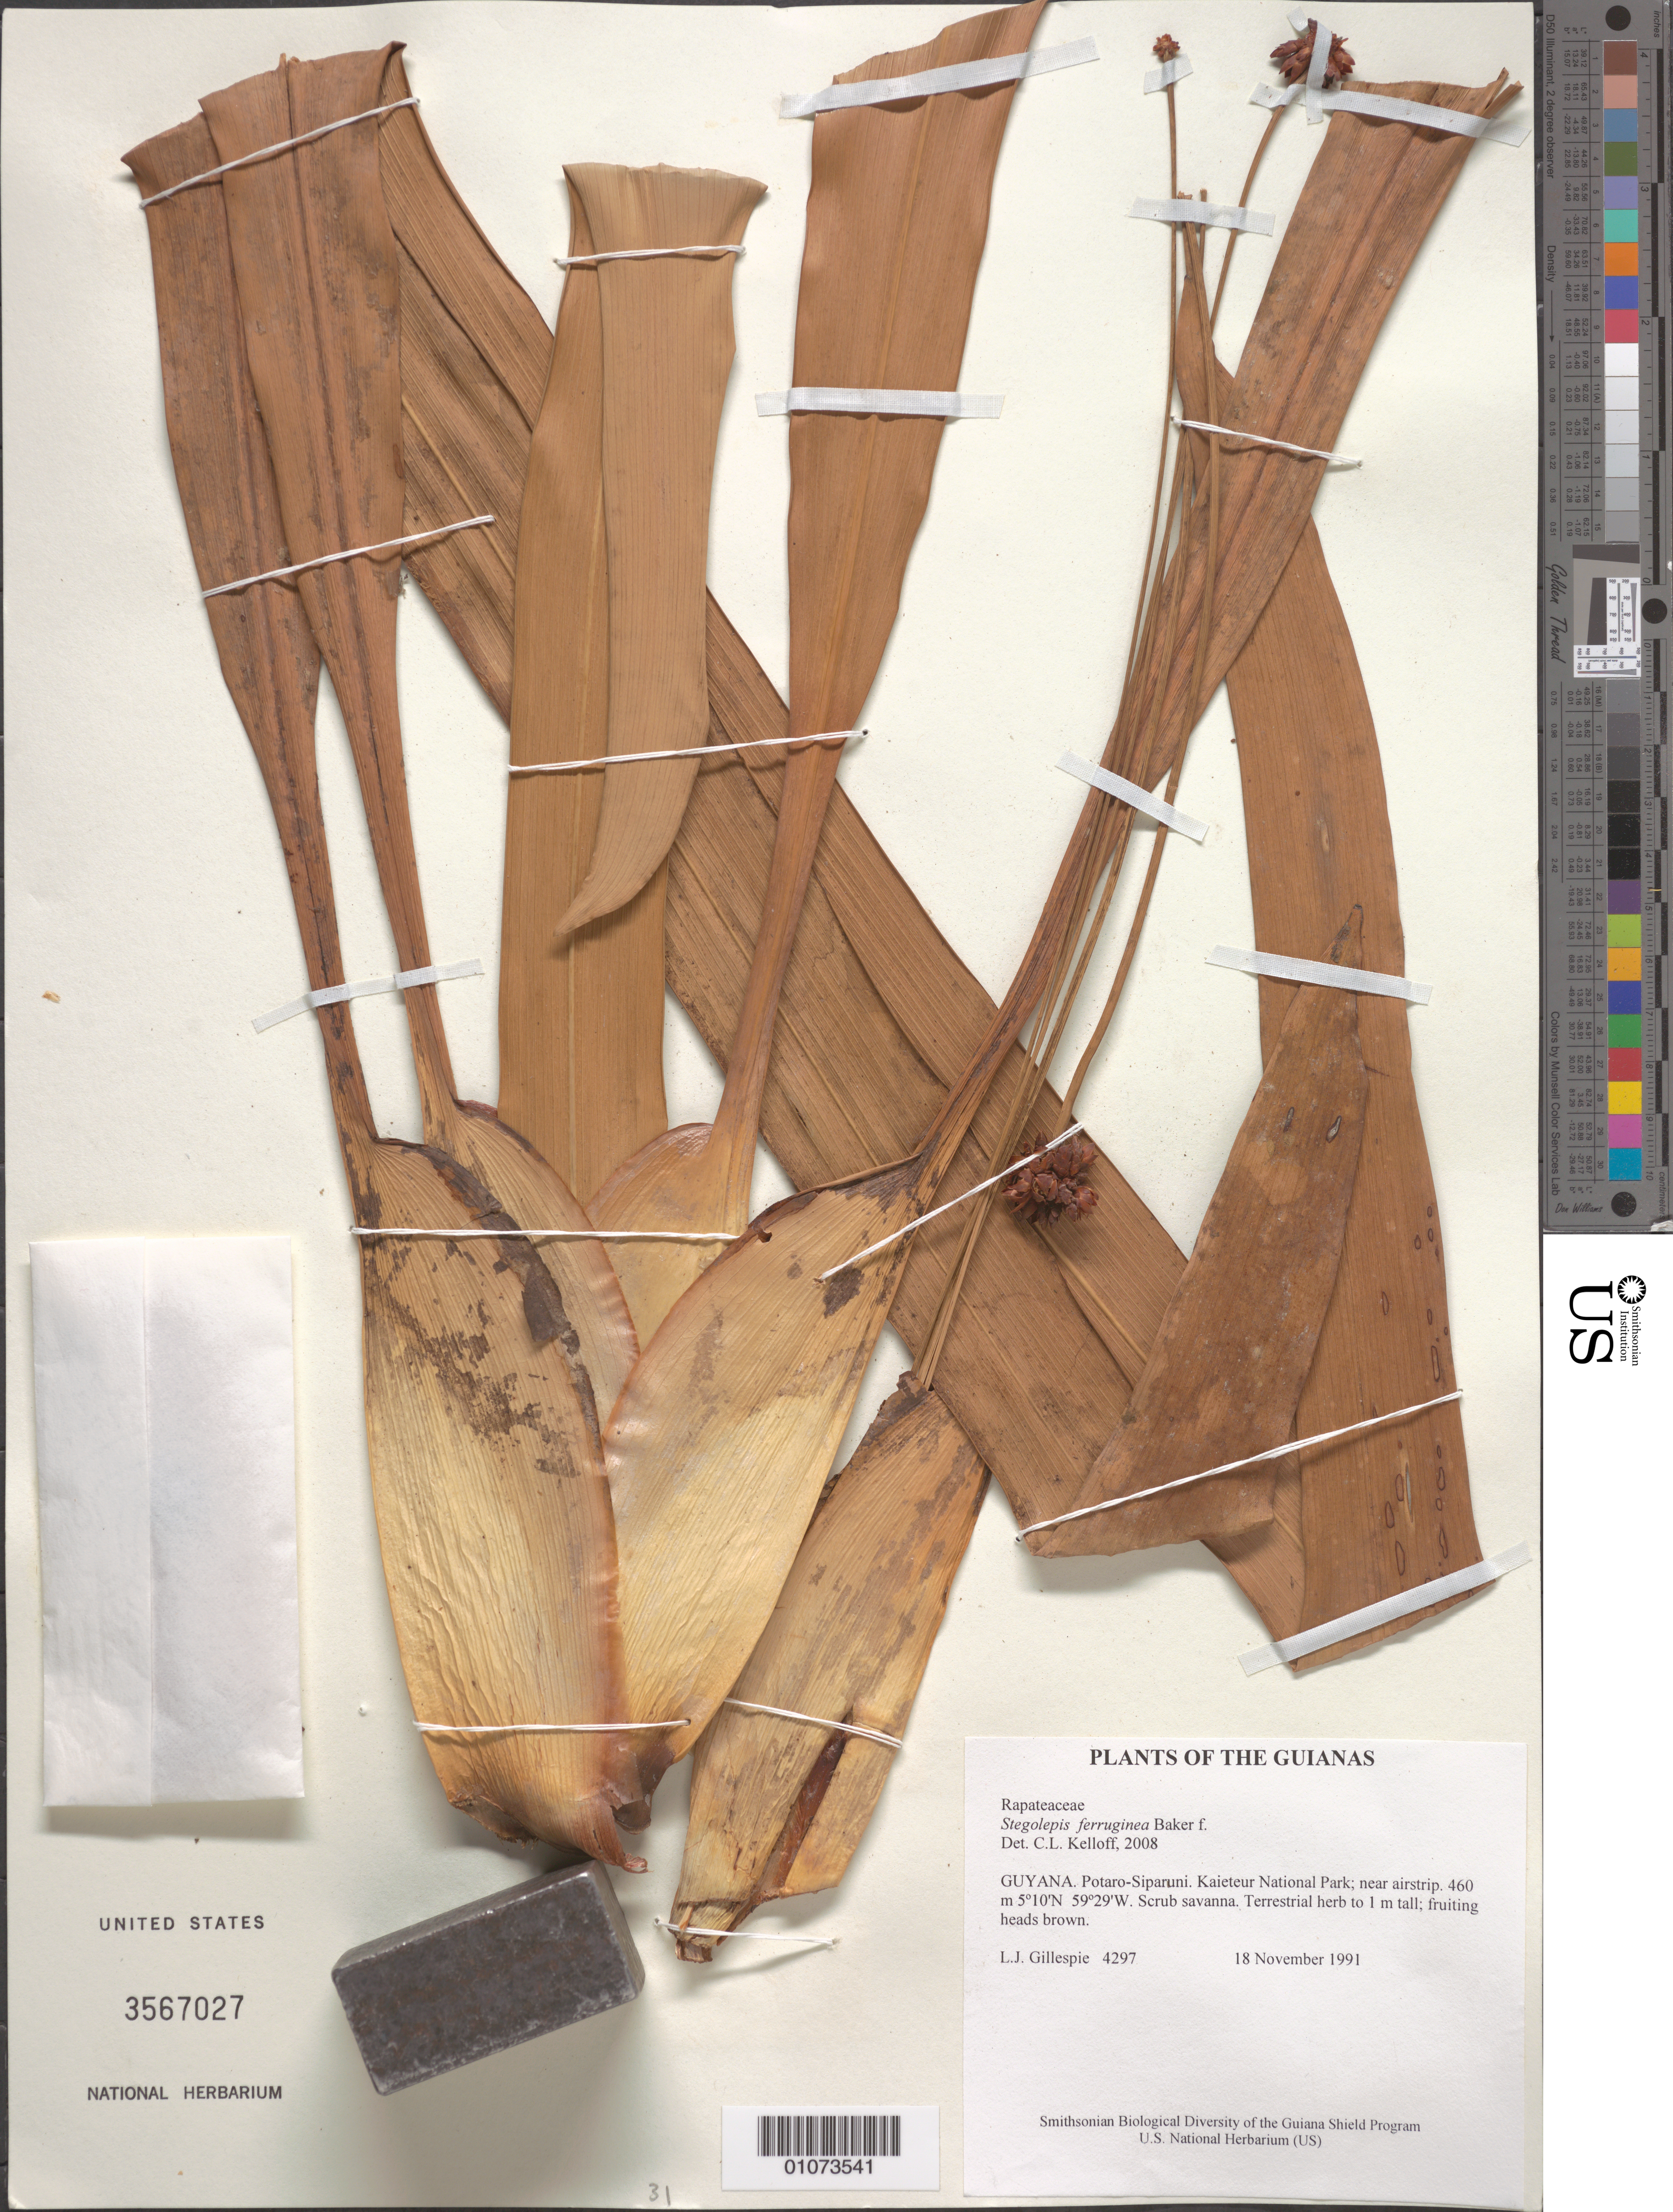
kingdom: Plantae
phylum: Tracheophyta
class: Liliopsida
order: Poales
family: Rapateaceae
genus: Stegolepis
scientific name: Stegolepis ferruginea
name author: Baker f.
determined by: Kelloff, Carol L., (US), Smithsonian Institution - National Museum of Natural History (UNITED STATES)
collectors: L. J. Gillespie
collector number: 4297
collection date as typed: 18 November 1991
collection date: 1991-11-18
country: Guyana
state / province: Potaro-Siparuni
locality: Kaieteur National Park; near airstrip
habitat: Scrub savanna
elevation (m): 460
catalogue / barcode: US 3567027